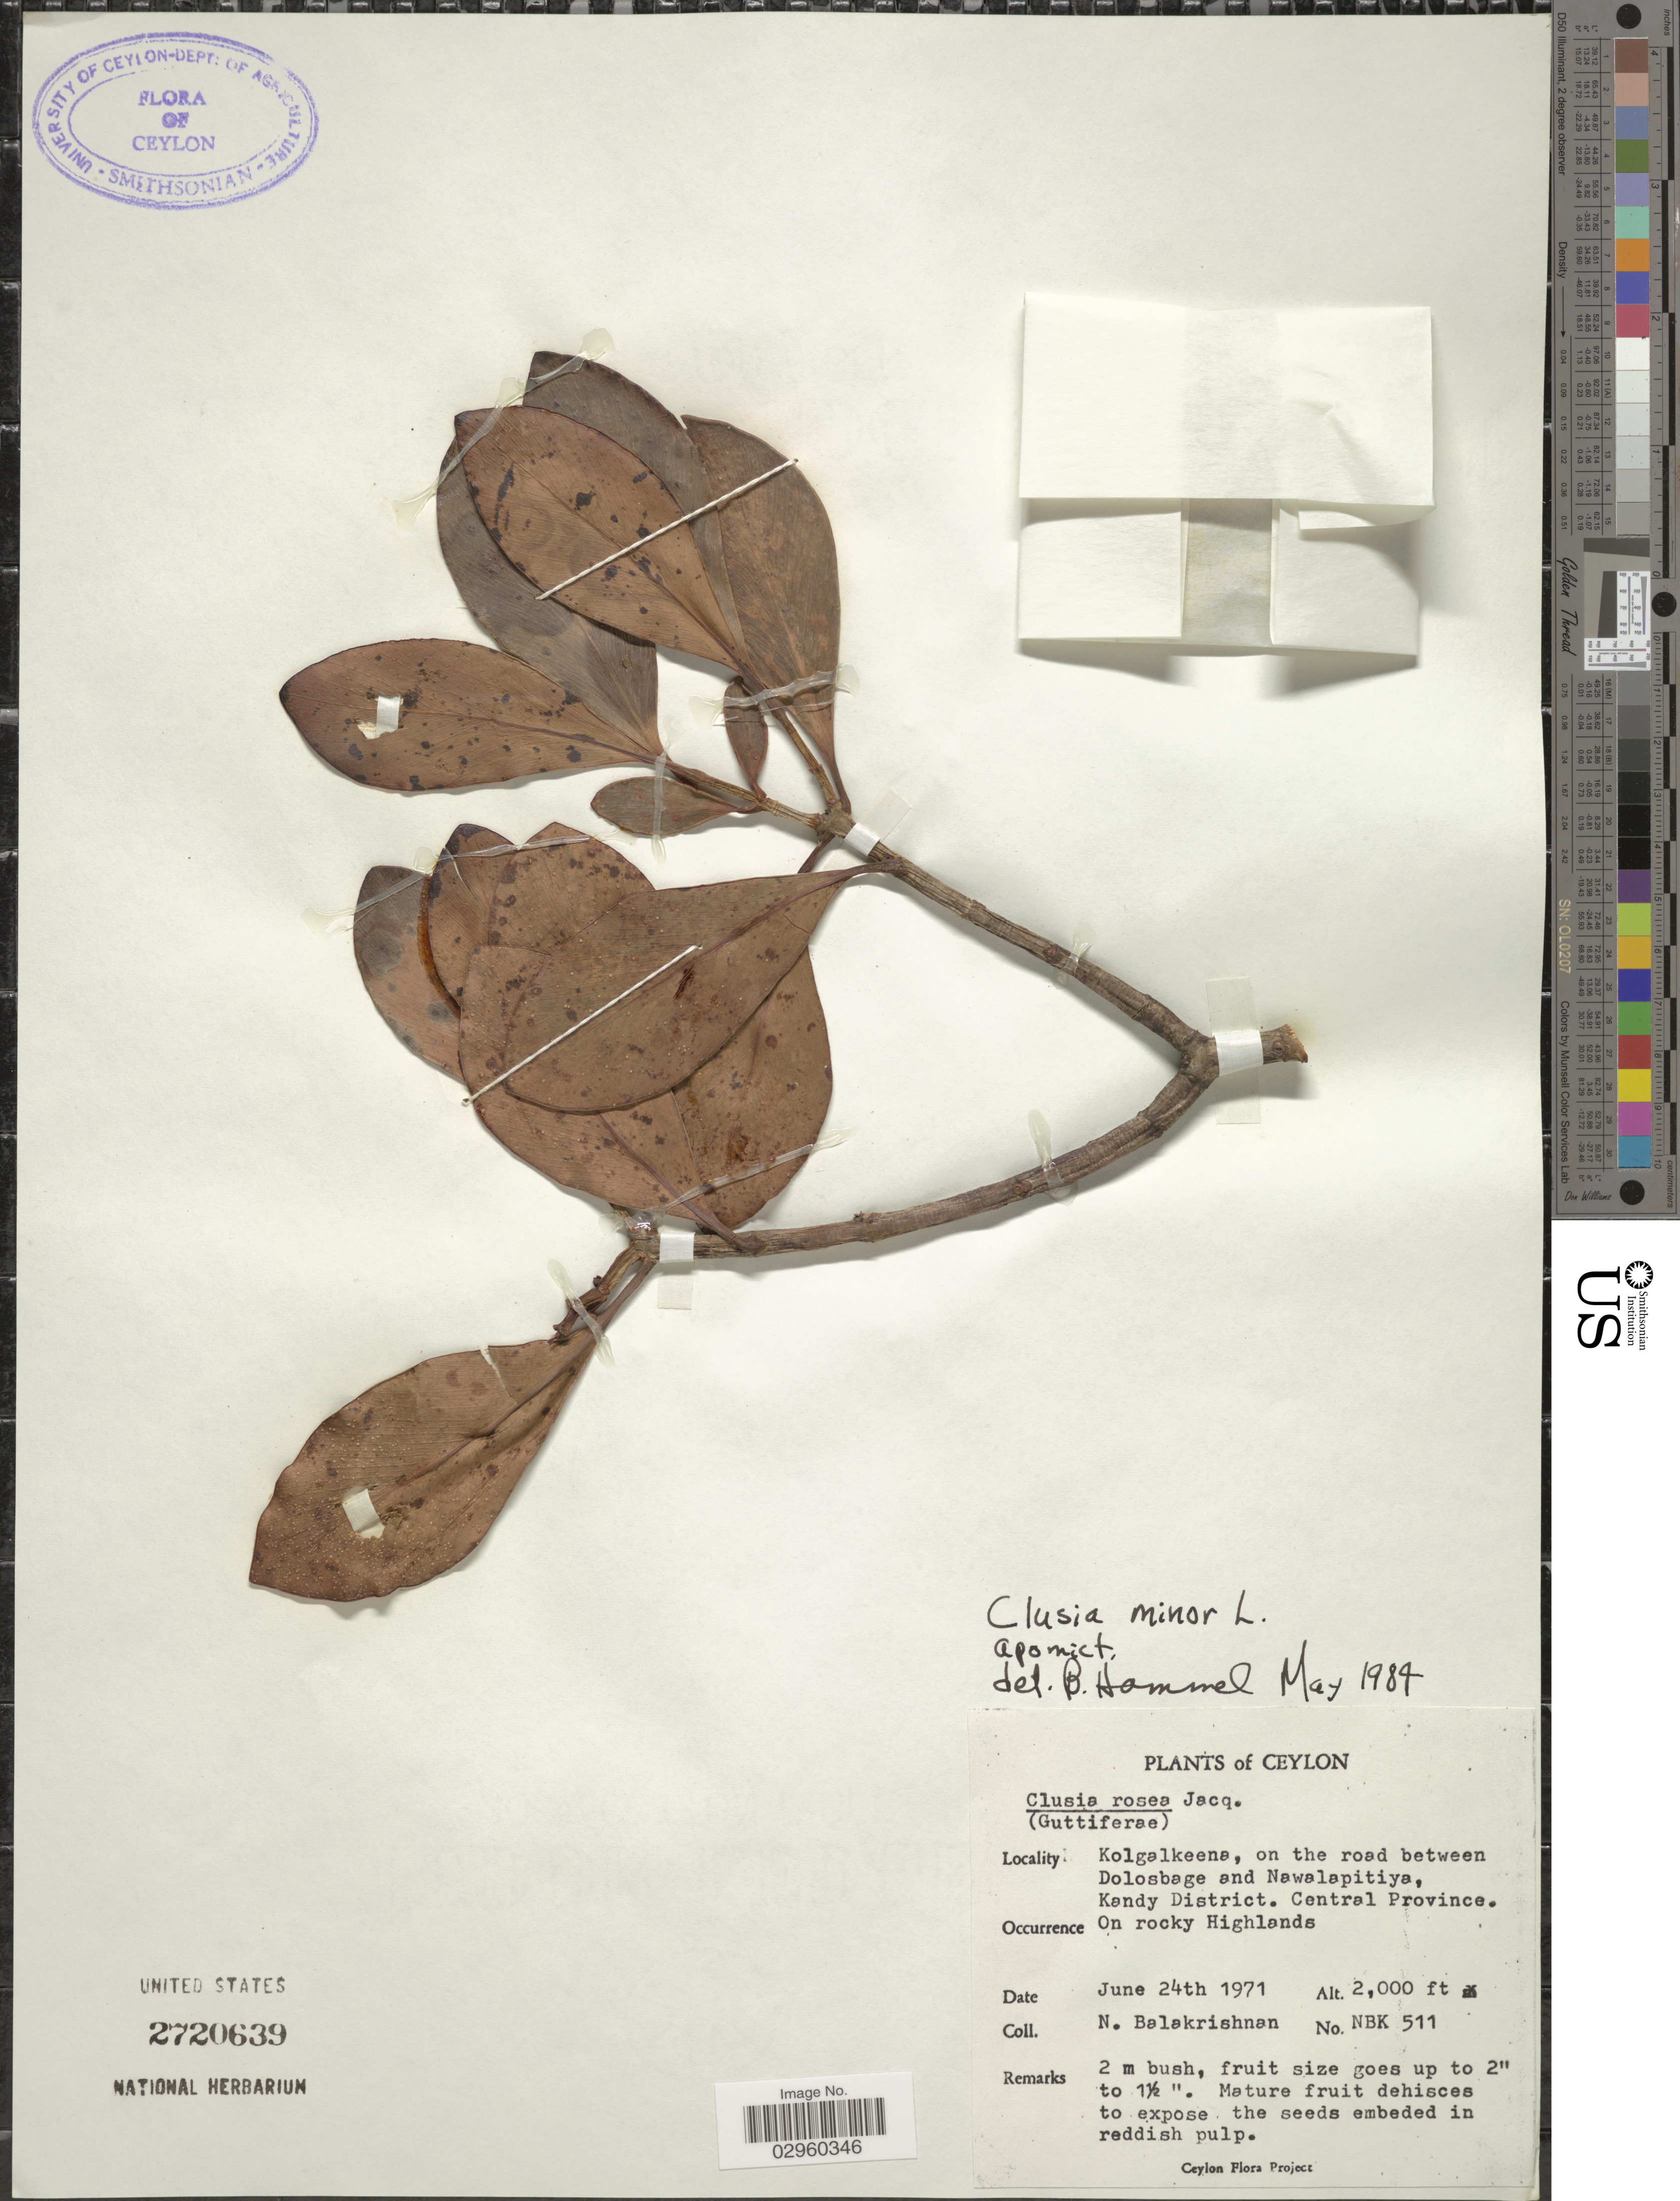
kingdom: Plantae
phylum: Tracheophyta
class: Magnoliopsida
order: Malpighiales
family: Clusiaceae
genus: Clusia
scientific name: Clusia minor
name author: L.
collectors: N. Balakrishnan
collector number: NBK511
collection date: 1971-06-24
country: Sri Lanka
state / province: Central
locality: Ceylon, Kolgalkeena, on the road between Dolosbage and Nawalapitiya, Kandy District. Central Province.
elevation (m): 610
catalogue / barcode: US 2720639